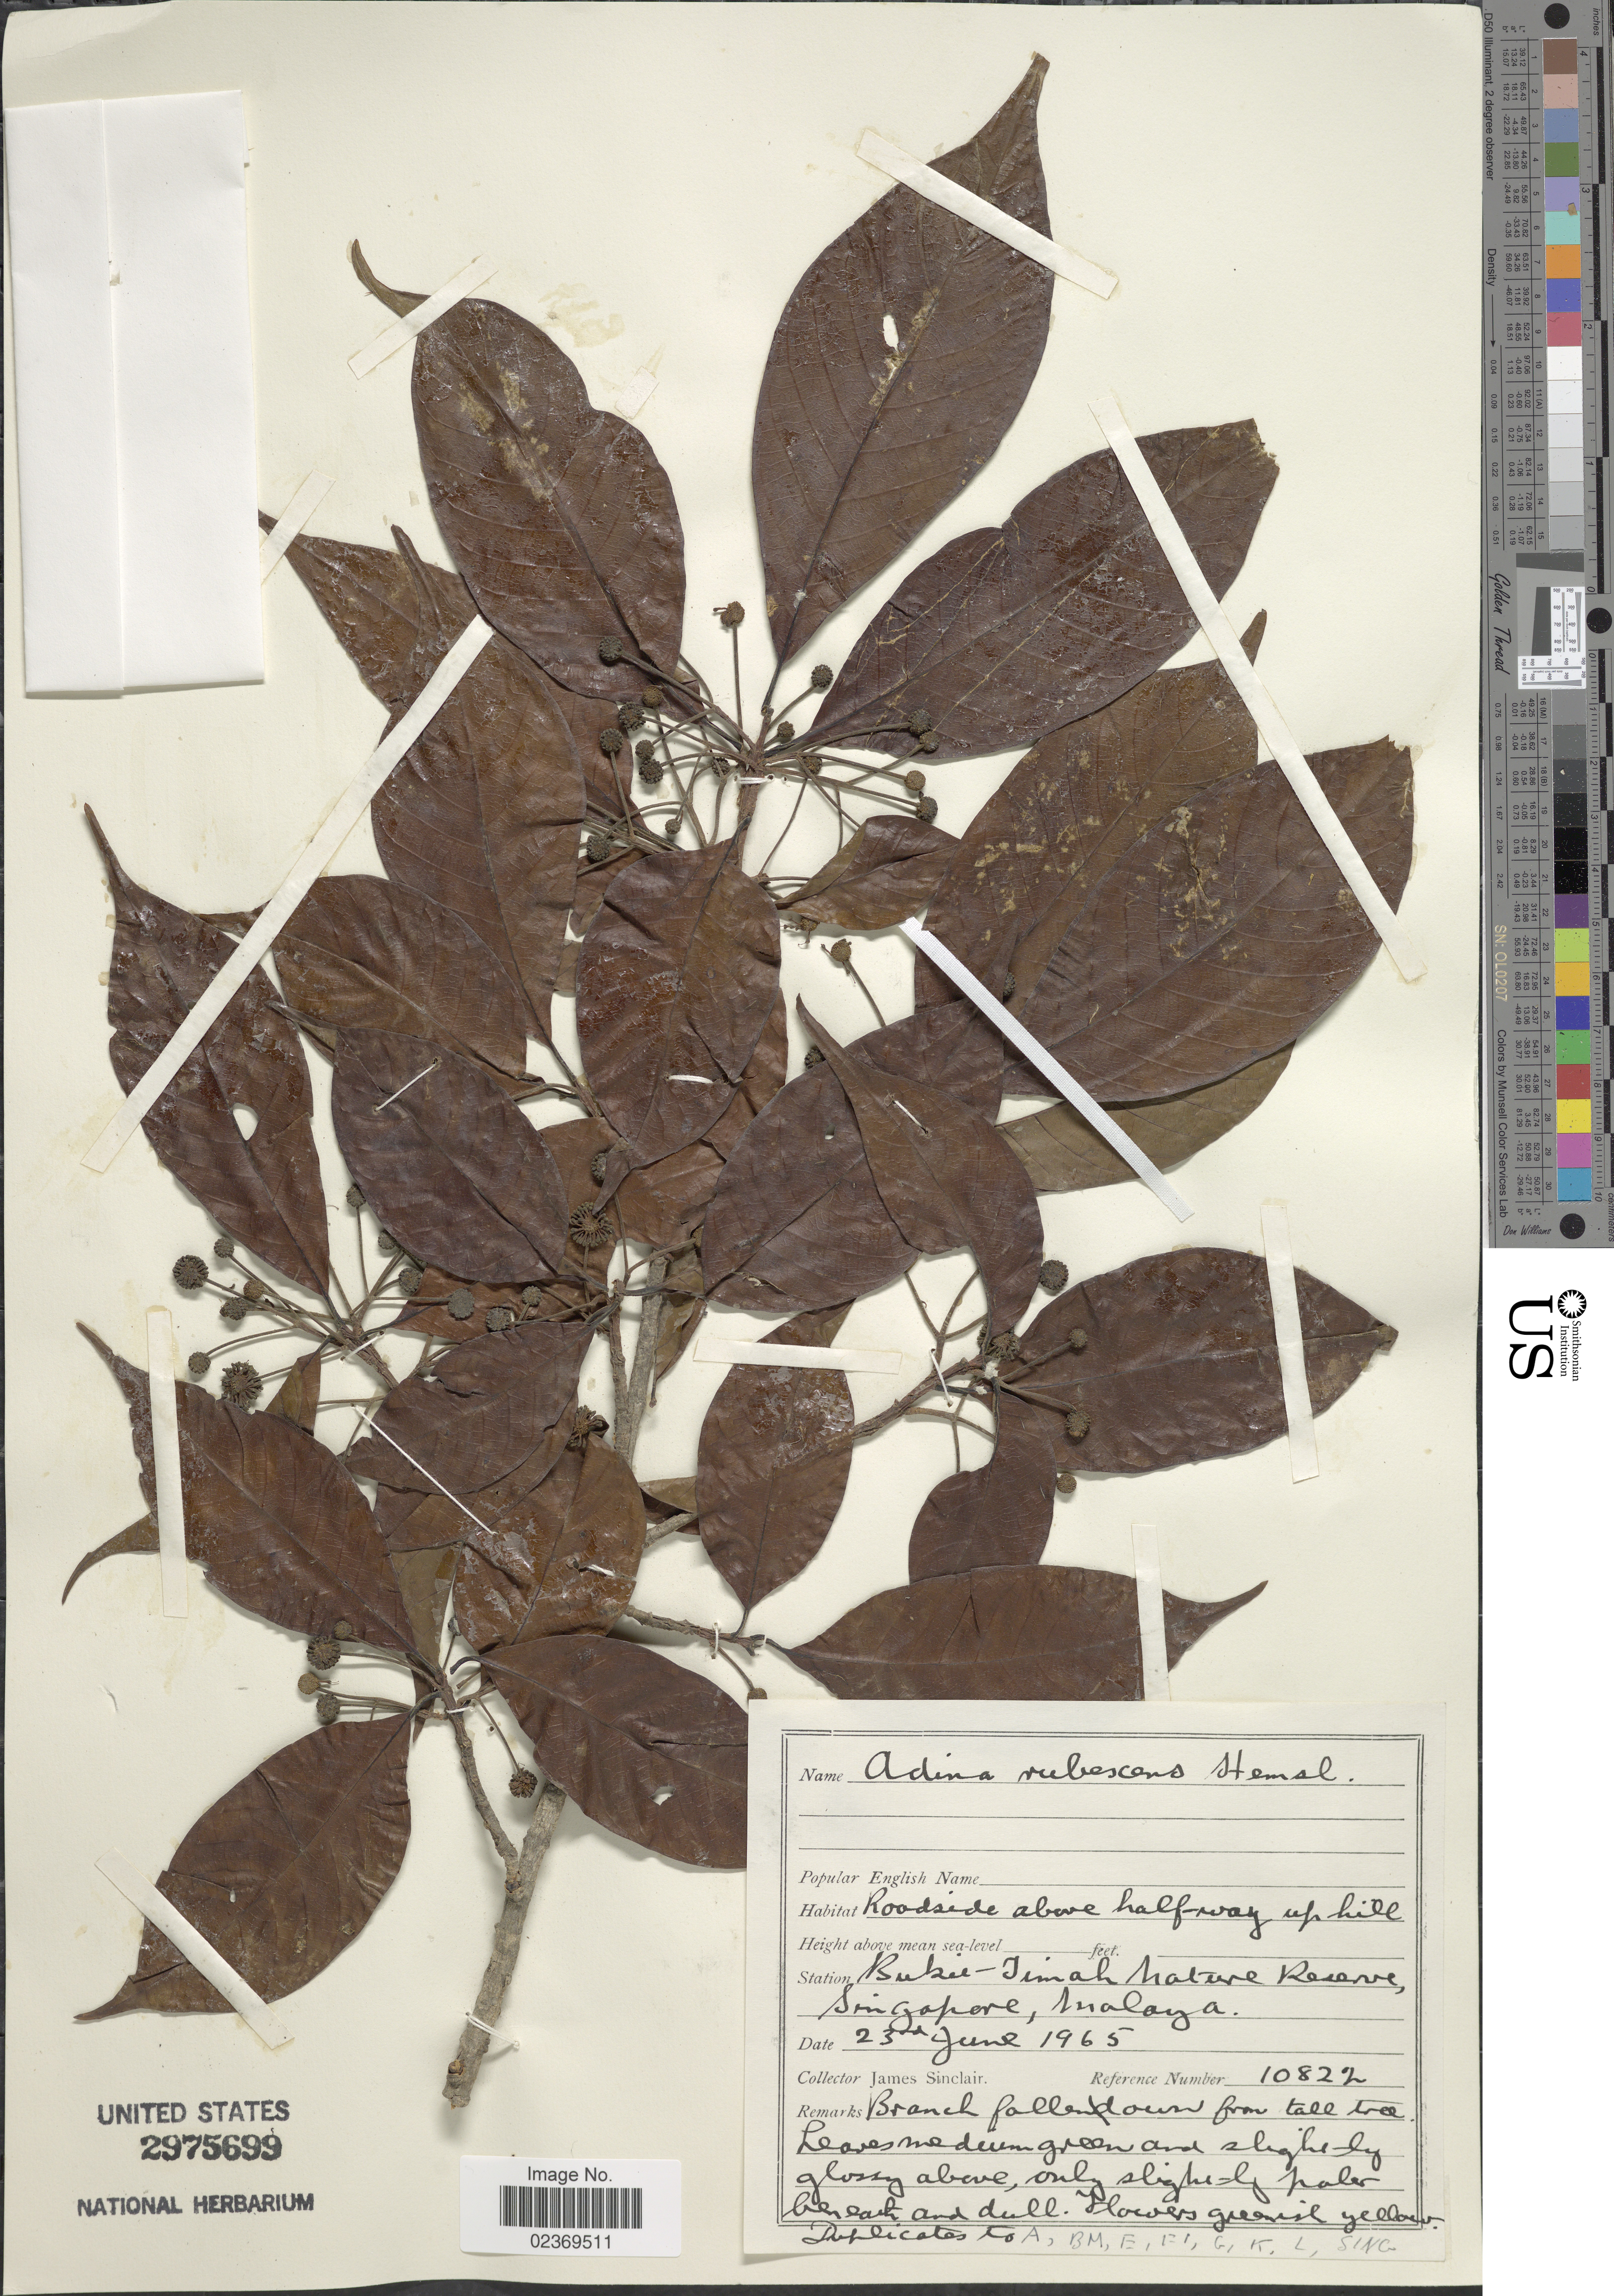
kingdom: Plantae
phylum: Tracheophyta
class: Magnoliopsida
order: Gentianales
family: Rubiaceae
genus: Adina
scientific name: Adina rubescens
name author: Hemsl.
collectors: J. Sinclair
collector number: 10822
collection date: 1965-06-23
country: Singapore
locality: Roadside above half-way up hill, Bukie-Iimah Nature Reserve, Malaya.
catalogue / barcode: US 2975699